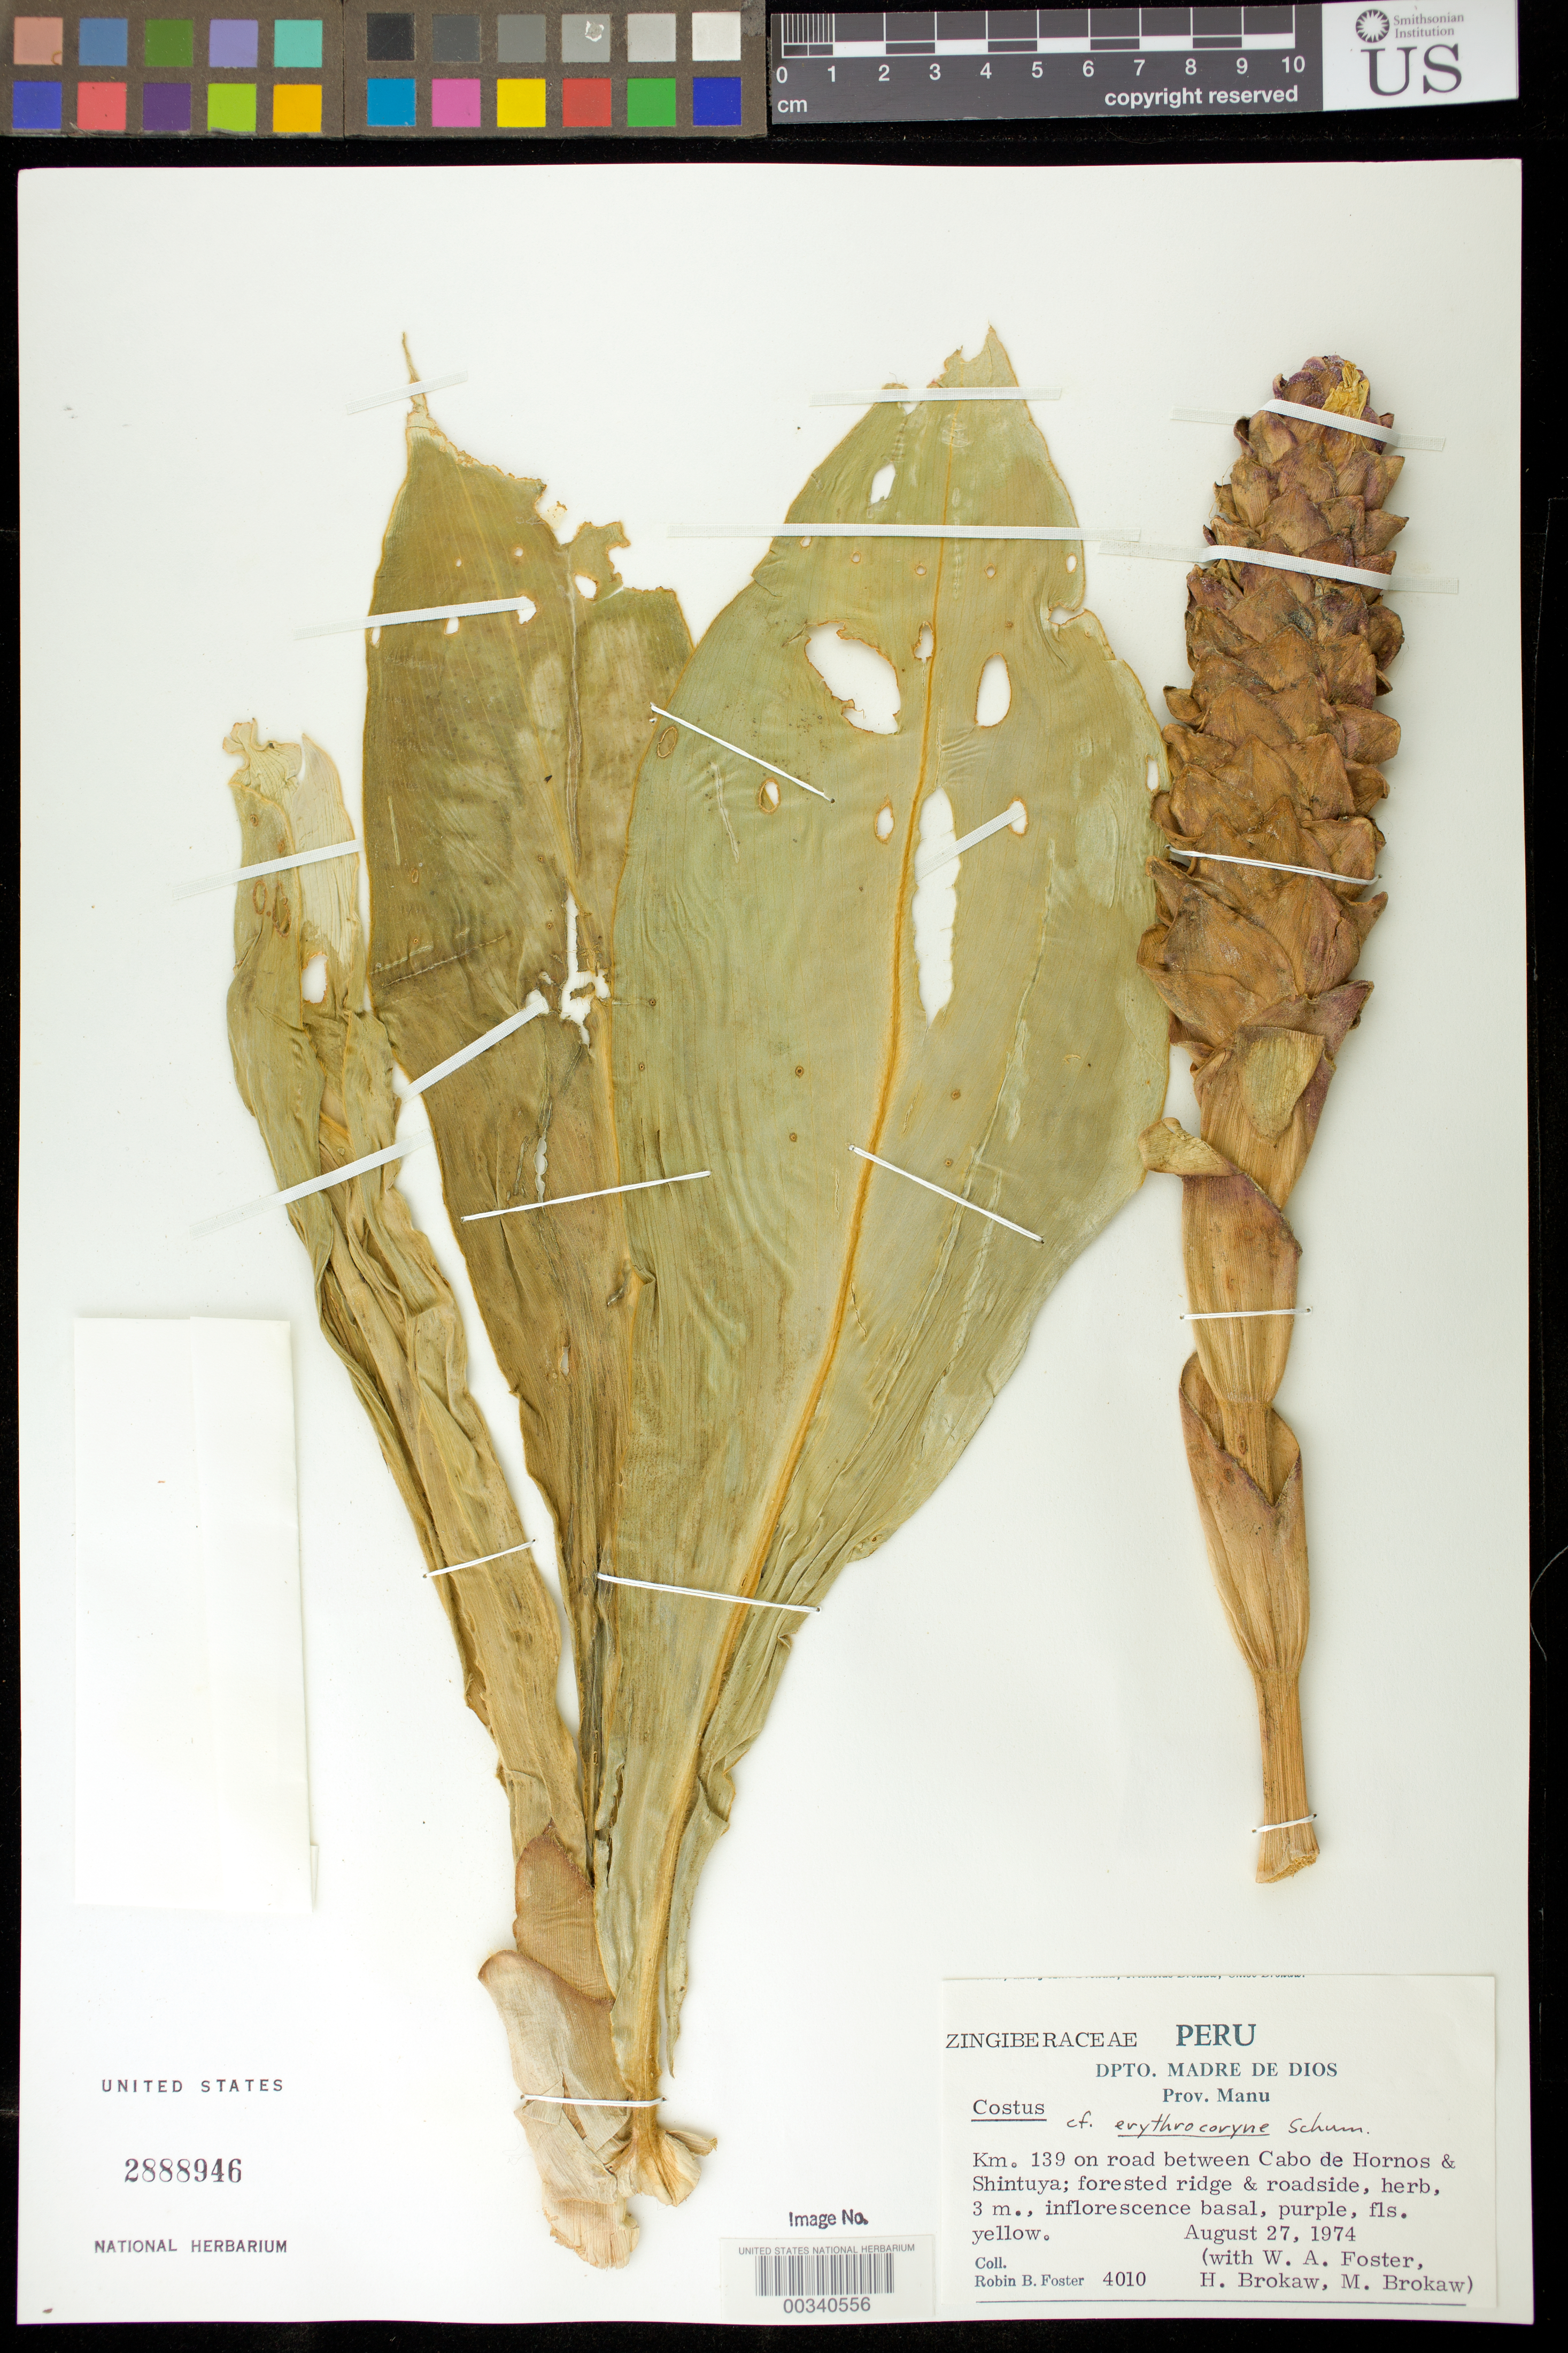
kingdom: Plantae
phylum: Tracheophyta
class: Liliopsida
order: Zingiberales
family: Costaceae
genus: Costus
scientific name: Costus erythrocoryne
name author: K. Schum.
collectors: R. B. Foster, W. Foster, H. Brokaw & M. Brokaw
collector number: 4010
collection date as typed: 27 Aug 1974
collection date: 1974-08-27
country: Peru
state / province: Madre de Dios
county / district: Manú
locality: Km 139 on road between cabo de hornos and shintuya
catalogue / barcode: US 2888946